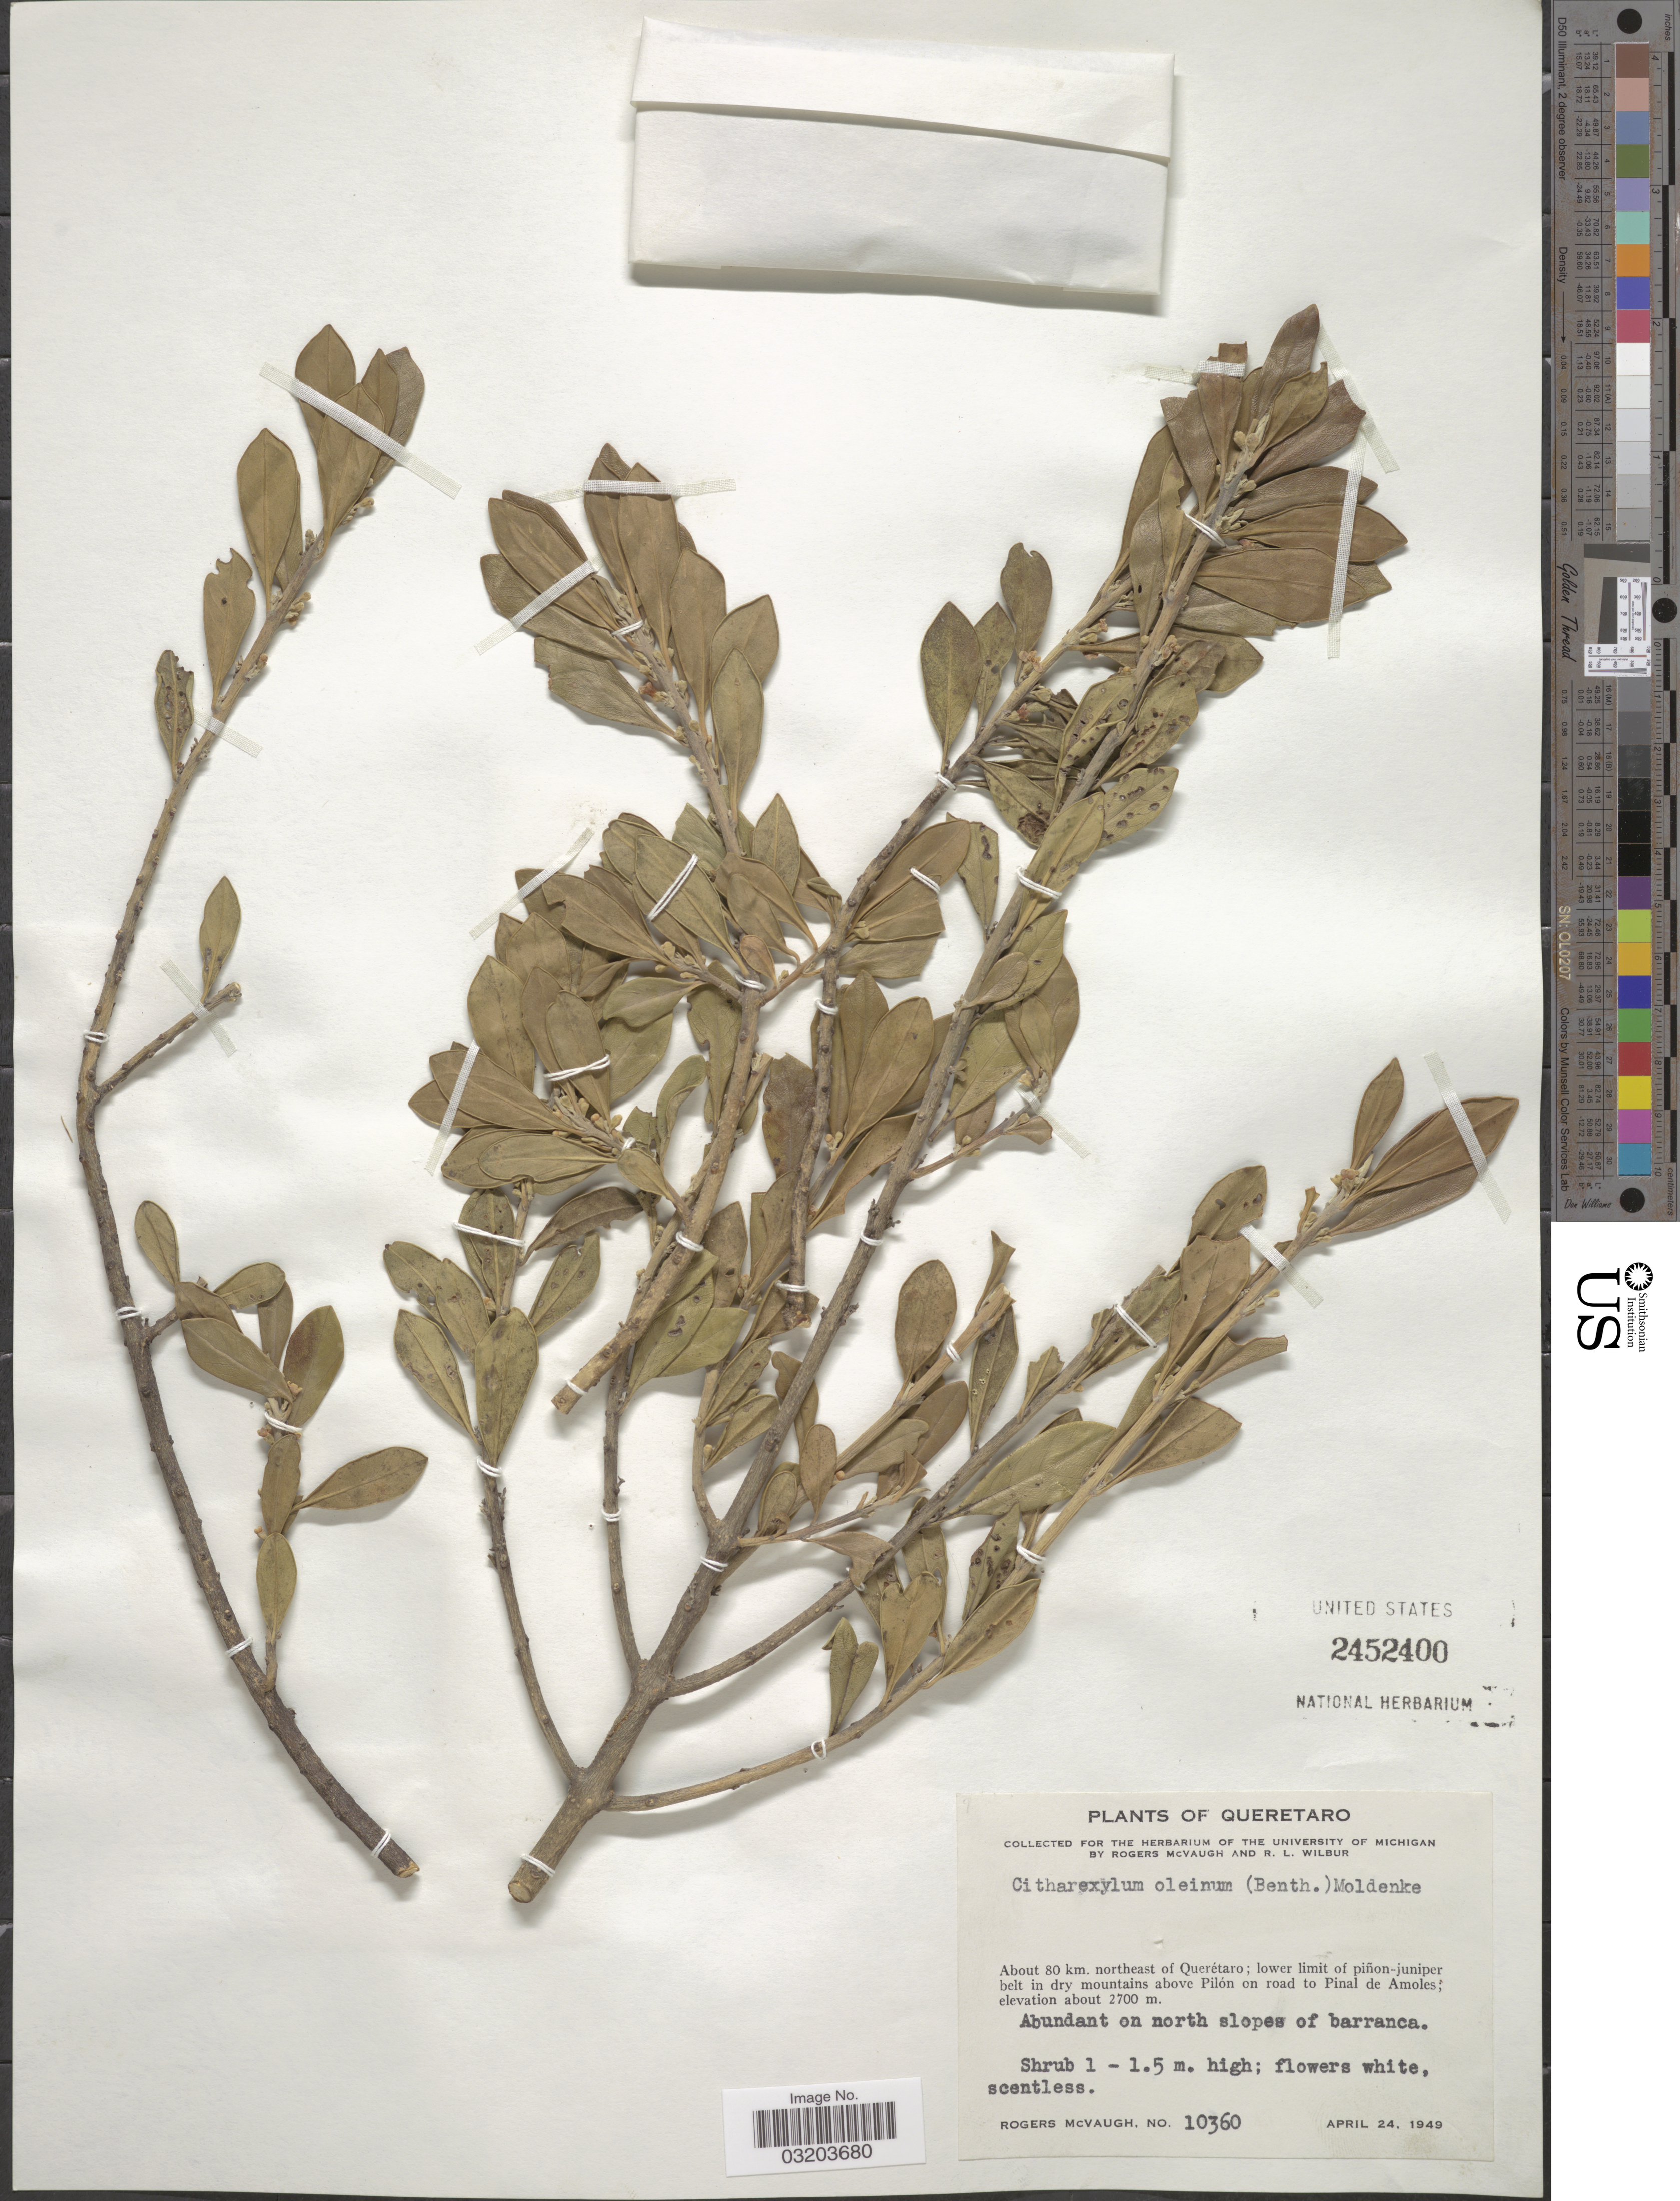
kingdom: Plantae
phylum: Tracheophyta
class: Magnoliopsida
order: Lamiales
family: Verbenaceae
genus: Citharexylum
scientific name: Citharexylum oleinum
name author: (Benth. ex Lindl.) Moldenke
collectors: R. McVaugh & R. L. Wilbur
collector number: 10360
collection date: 1949-04-24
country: Mexico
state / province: Querétaro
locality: About 80 km. northeast of Querétaro; lower limit of piñon-juniper belt in dry mountains above Pilón on road to Pinal de Amoles. North slopes of barranca.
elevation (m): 2700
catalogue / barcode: US 2452400